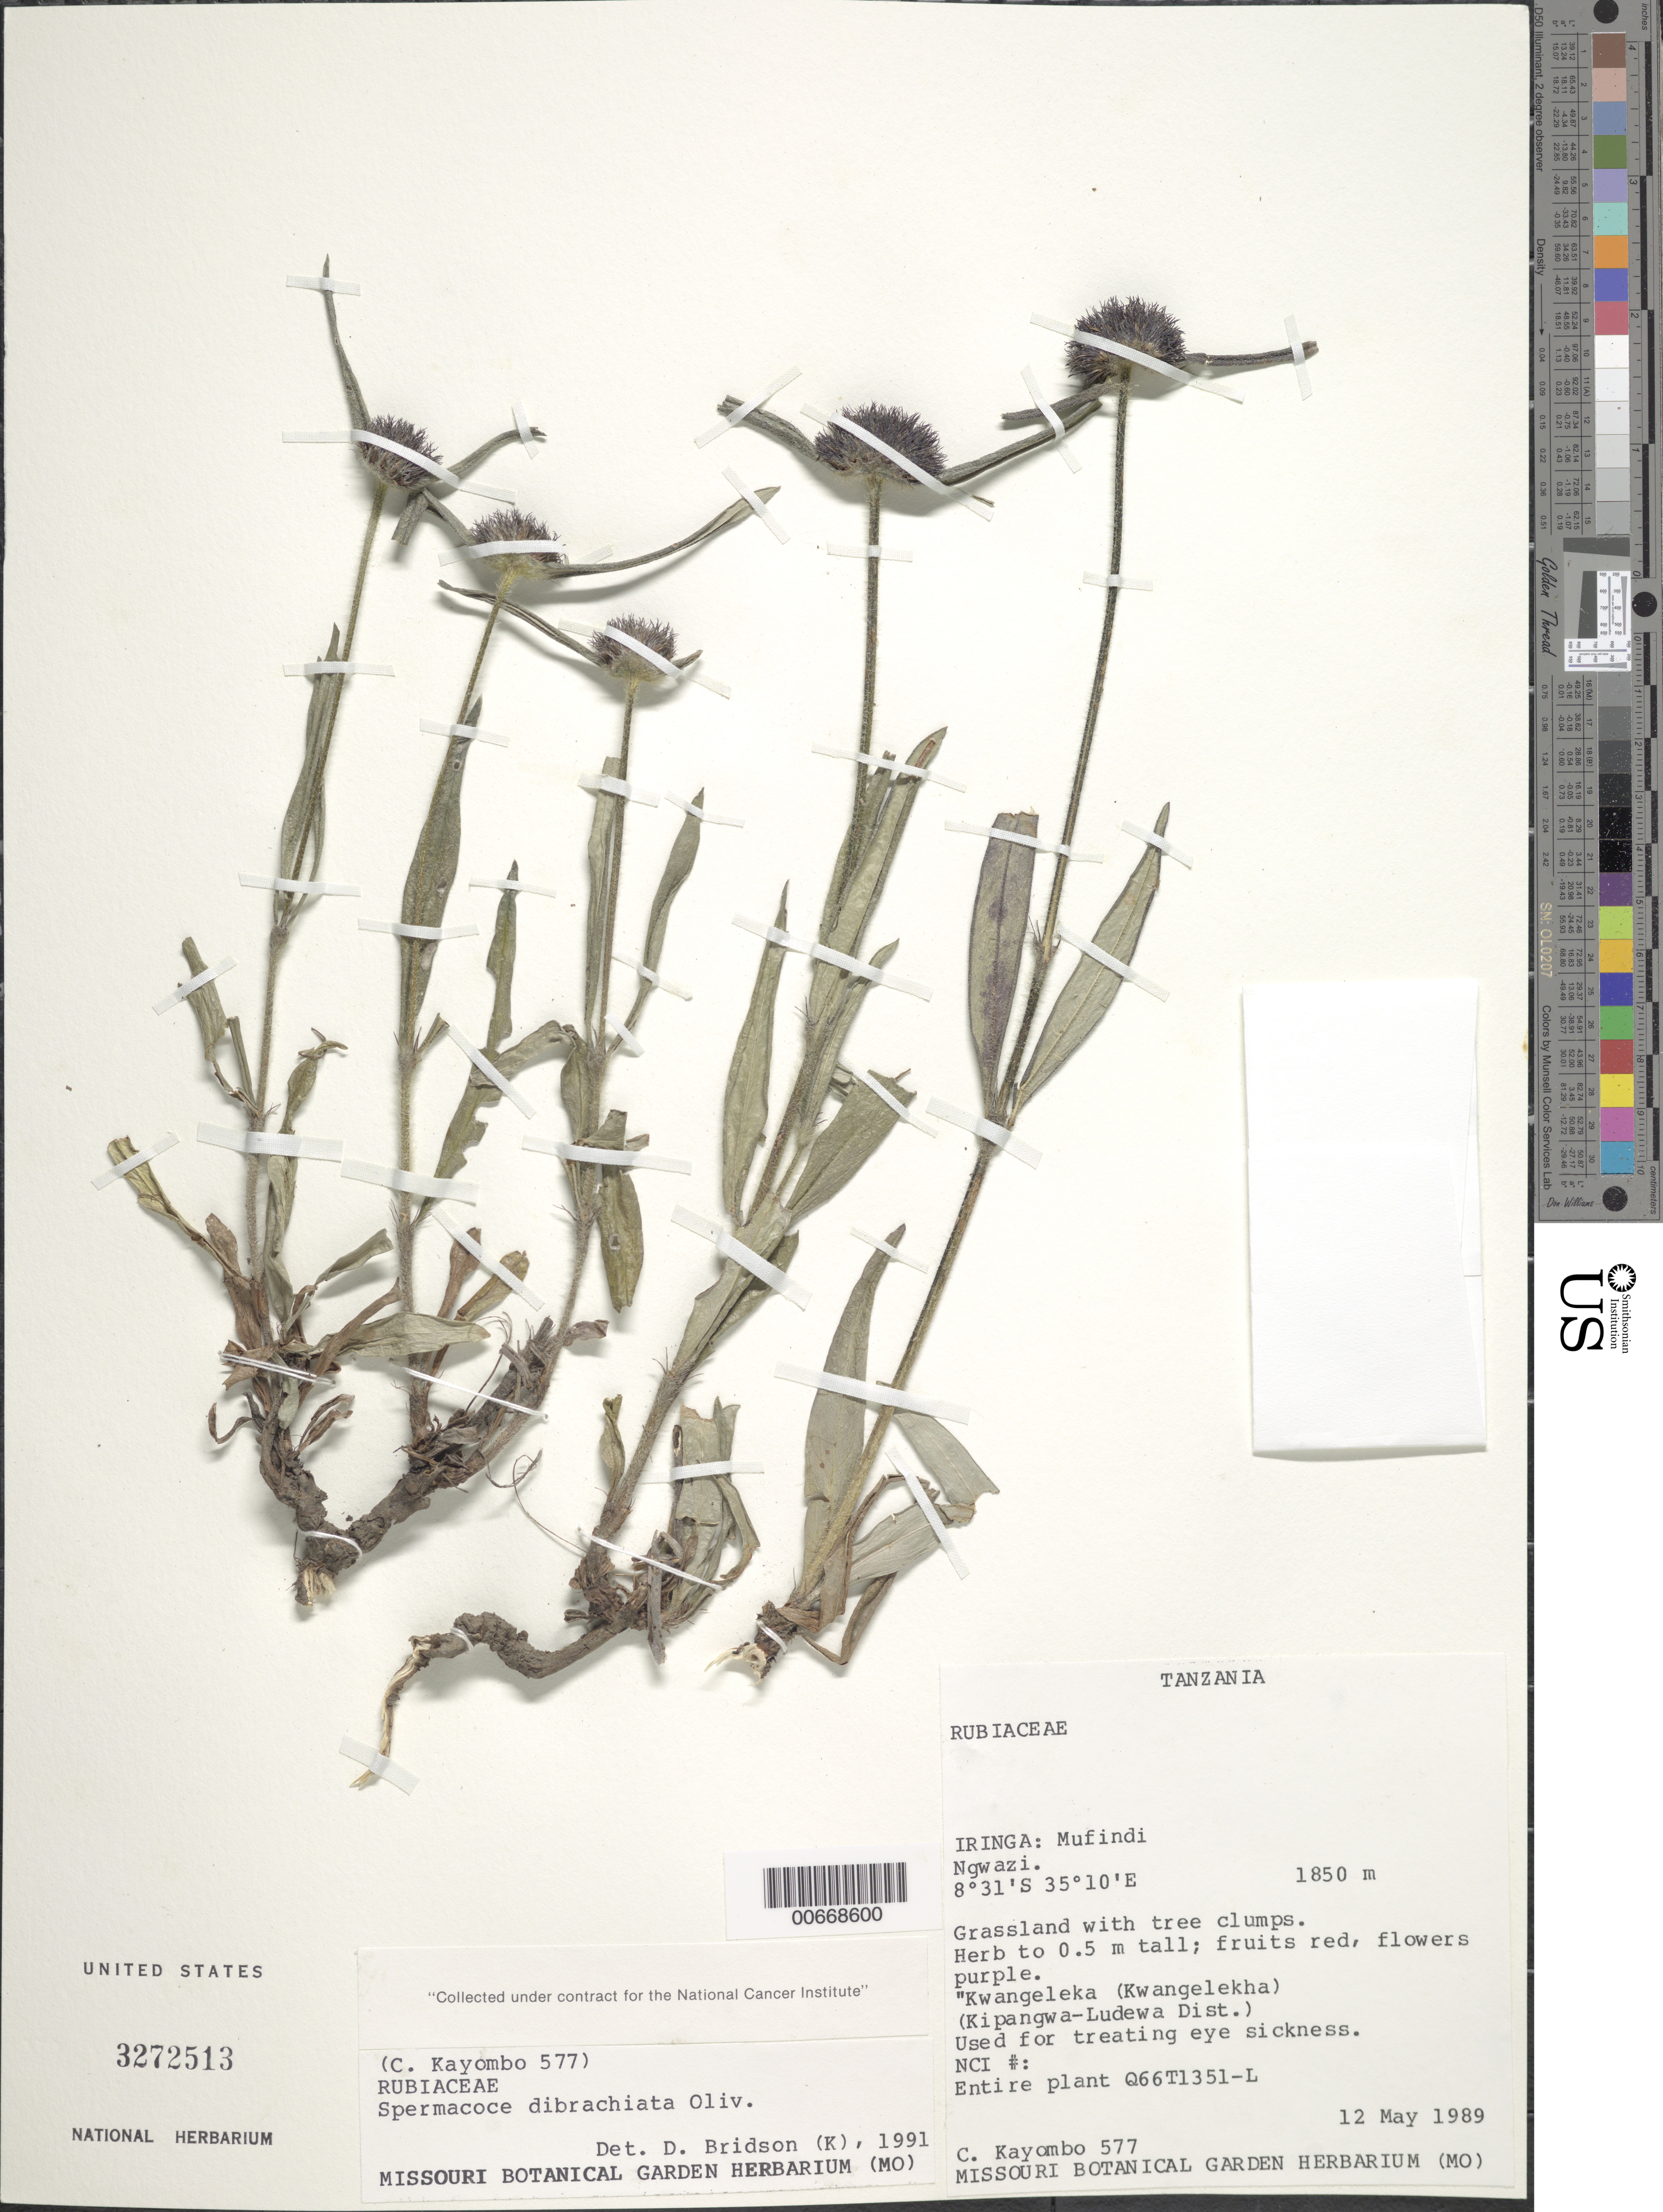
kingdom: Plantae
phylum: Tracheophyta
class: Magnoliopsida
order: Gentianales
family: Rubiaceae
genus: Borreria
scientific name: Borreria dibrachiata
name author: (Oliv.) K. Schum.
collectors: C. Kayombo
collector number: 577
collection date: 1989-05-12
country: Tanzania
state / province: Iringa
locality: Mufindi, Ngwazi, Kwangeleka (Kwangelekha) (Kipangwa-Ludewa Dist.)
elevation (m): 1850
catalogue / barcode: US 3272513